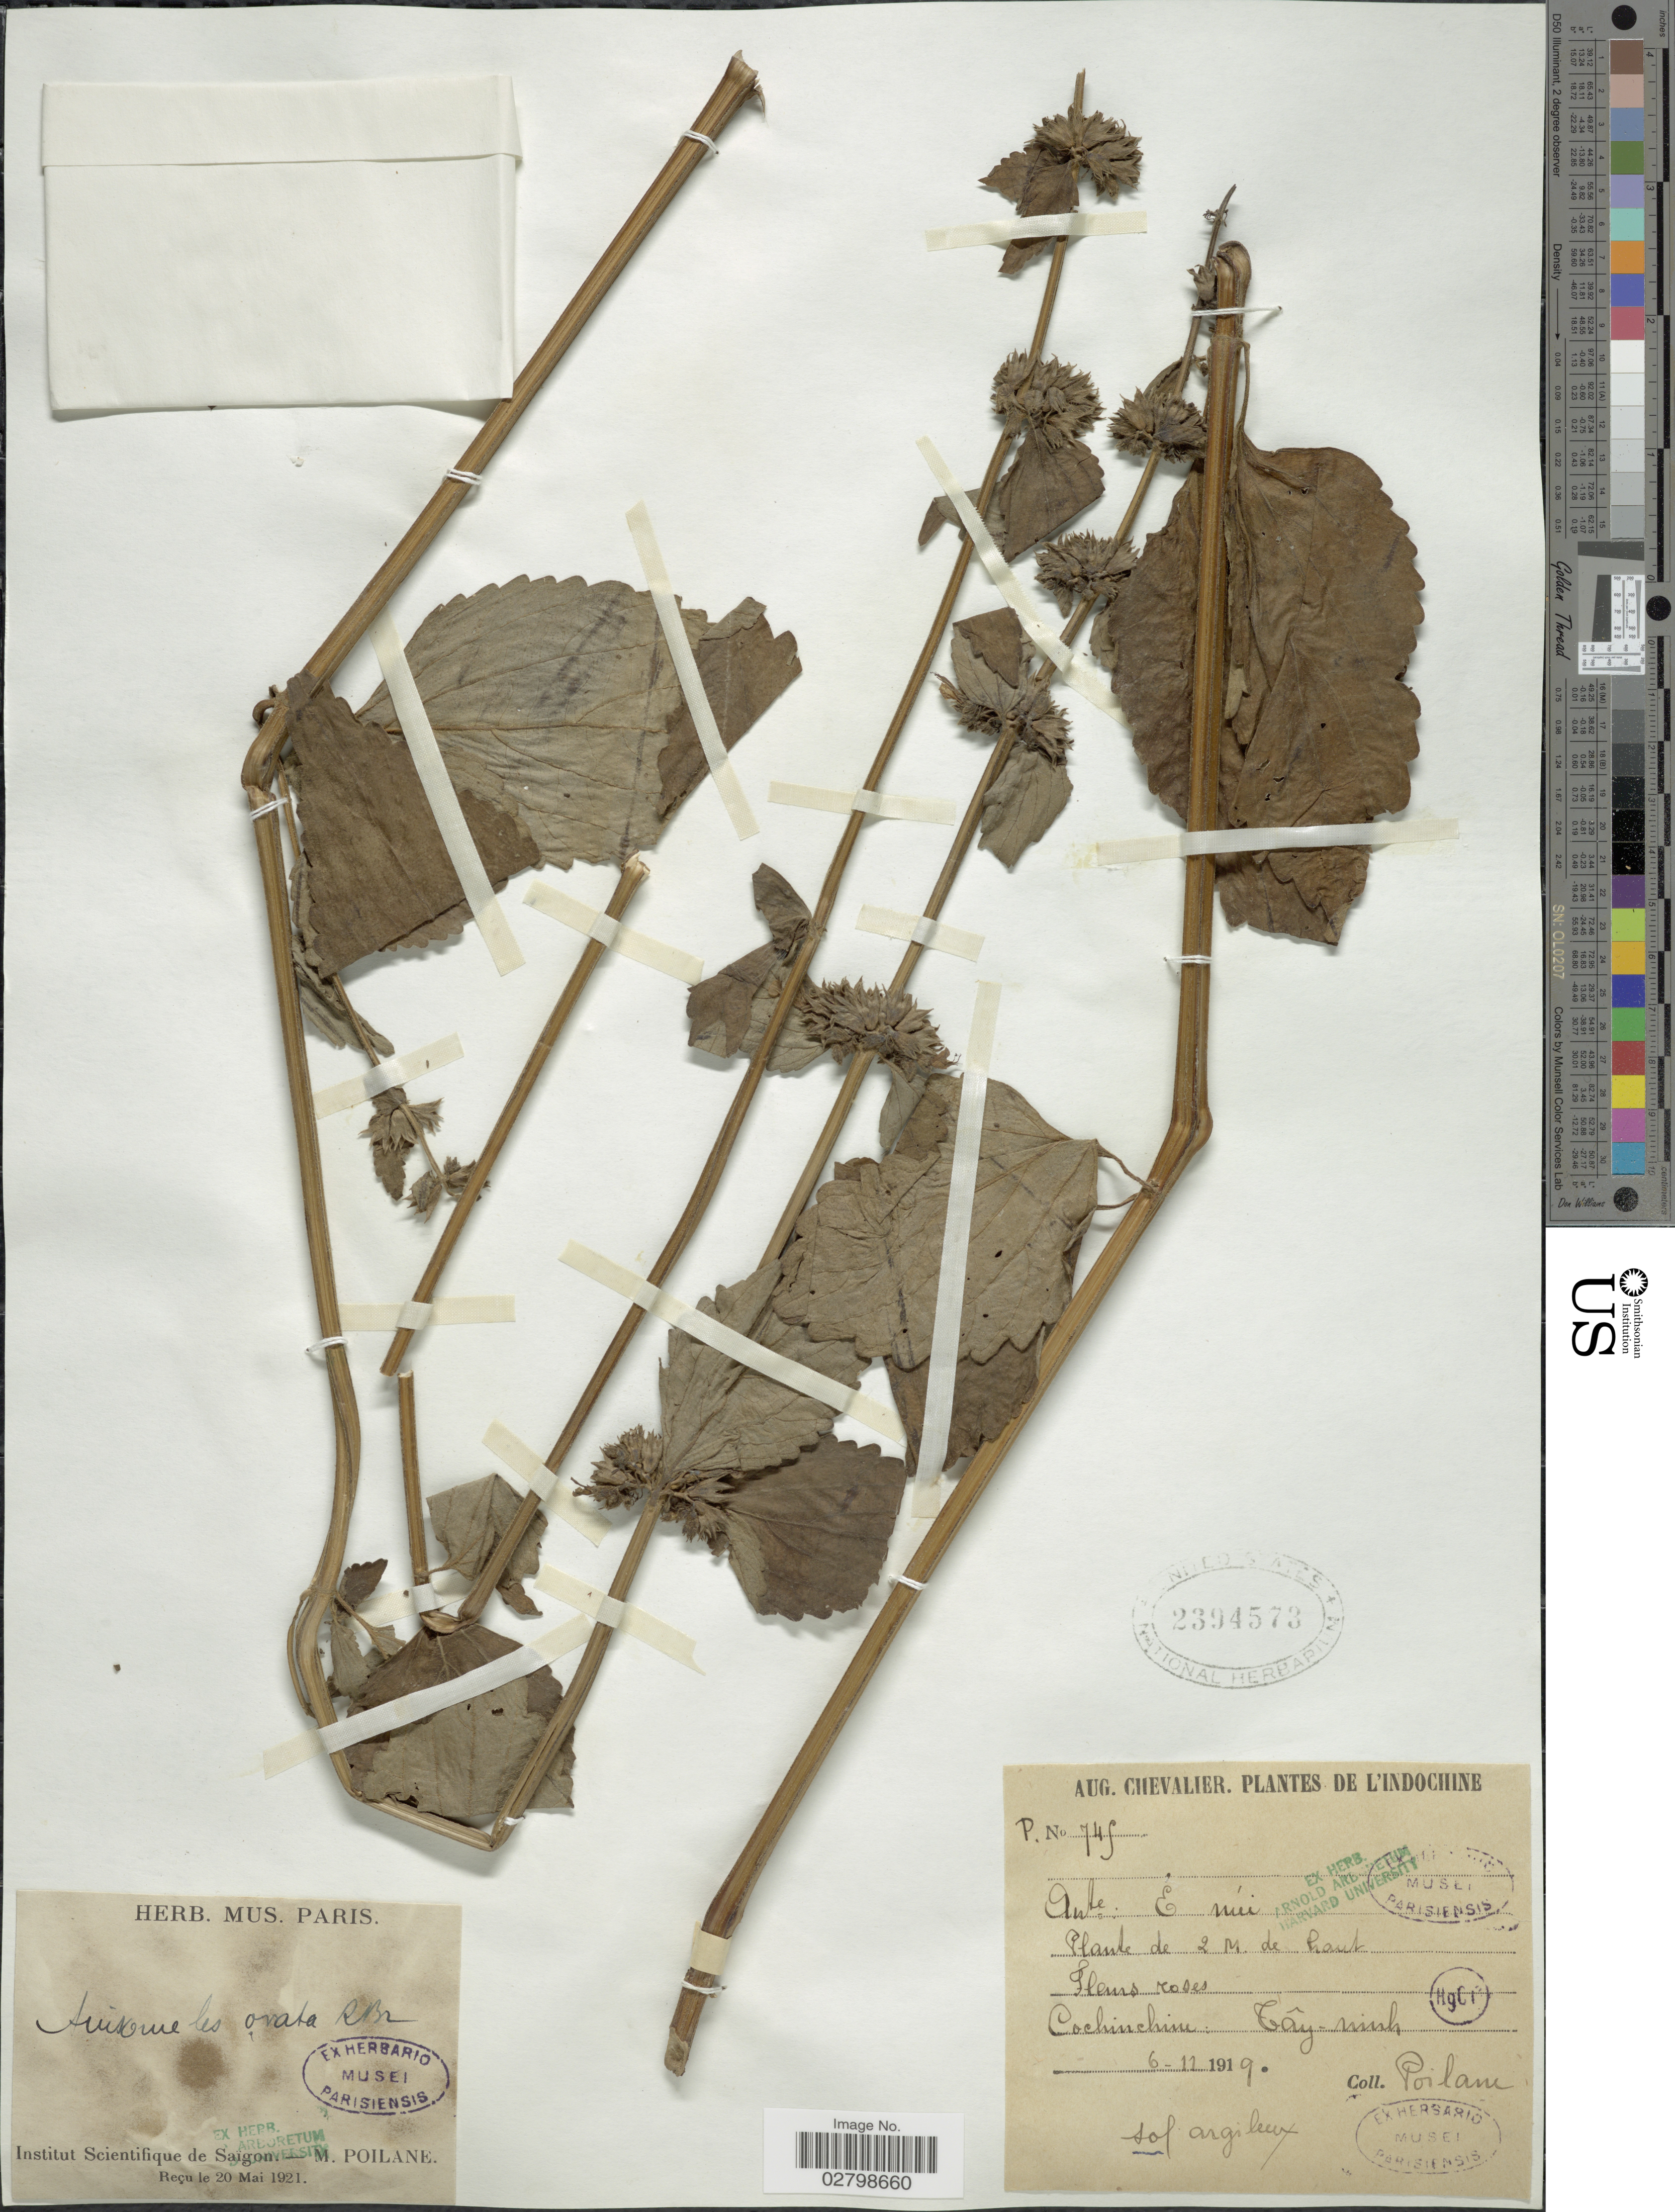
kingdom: Plantae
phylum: Tracheophyta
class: Magnoliopsida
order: Lamiales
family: Lamiaceae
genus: Anisomeles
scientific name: Anisomeles indica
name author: (L.) Kuntze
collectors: M. Poilane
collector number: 745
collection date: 1919-12-06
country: Vietnam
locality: Indochine, Cochinchine, Cây-ninh [interpreted]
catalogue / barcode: US 2394573